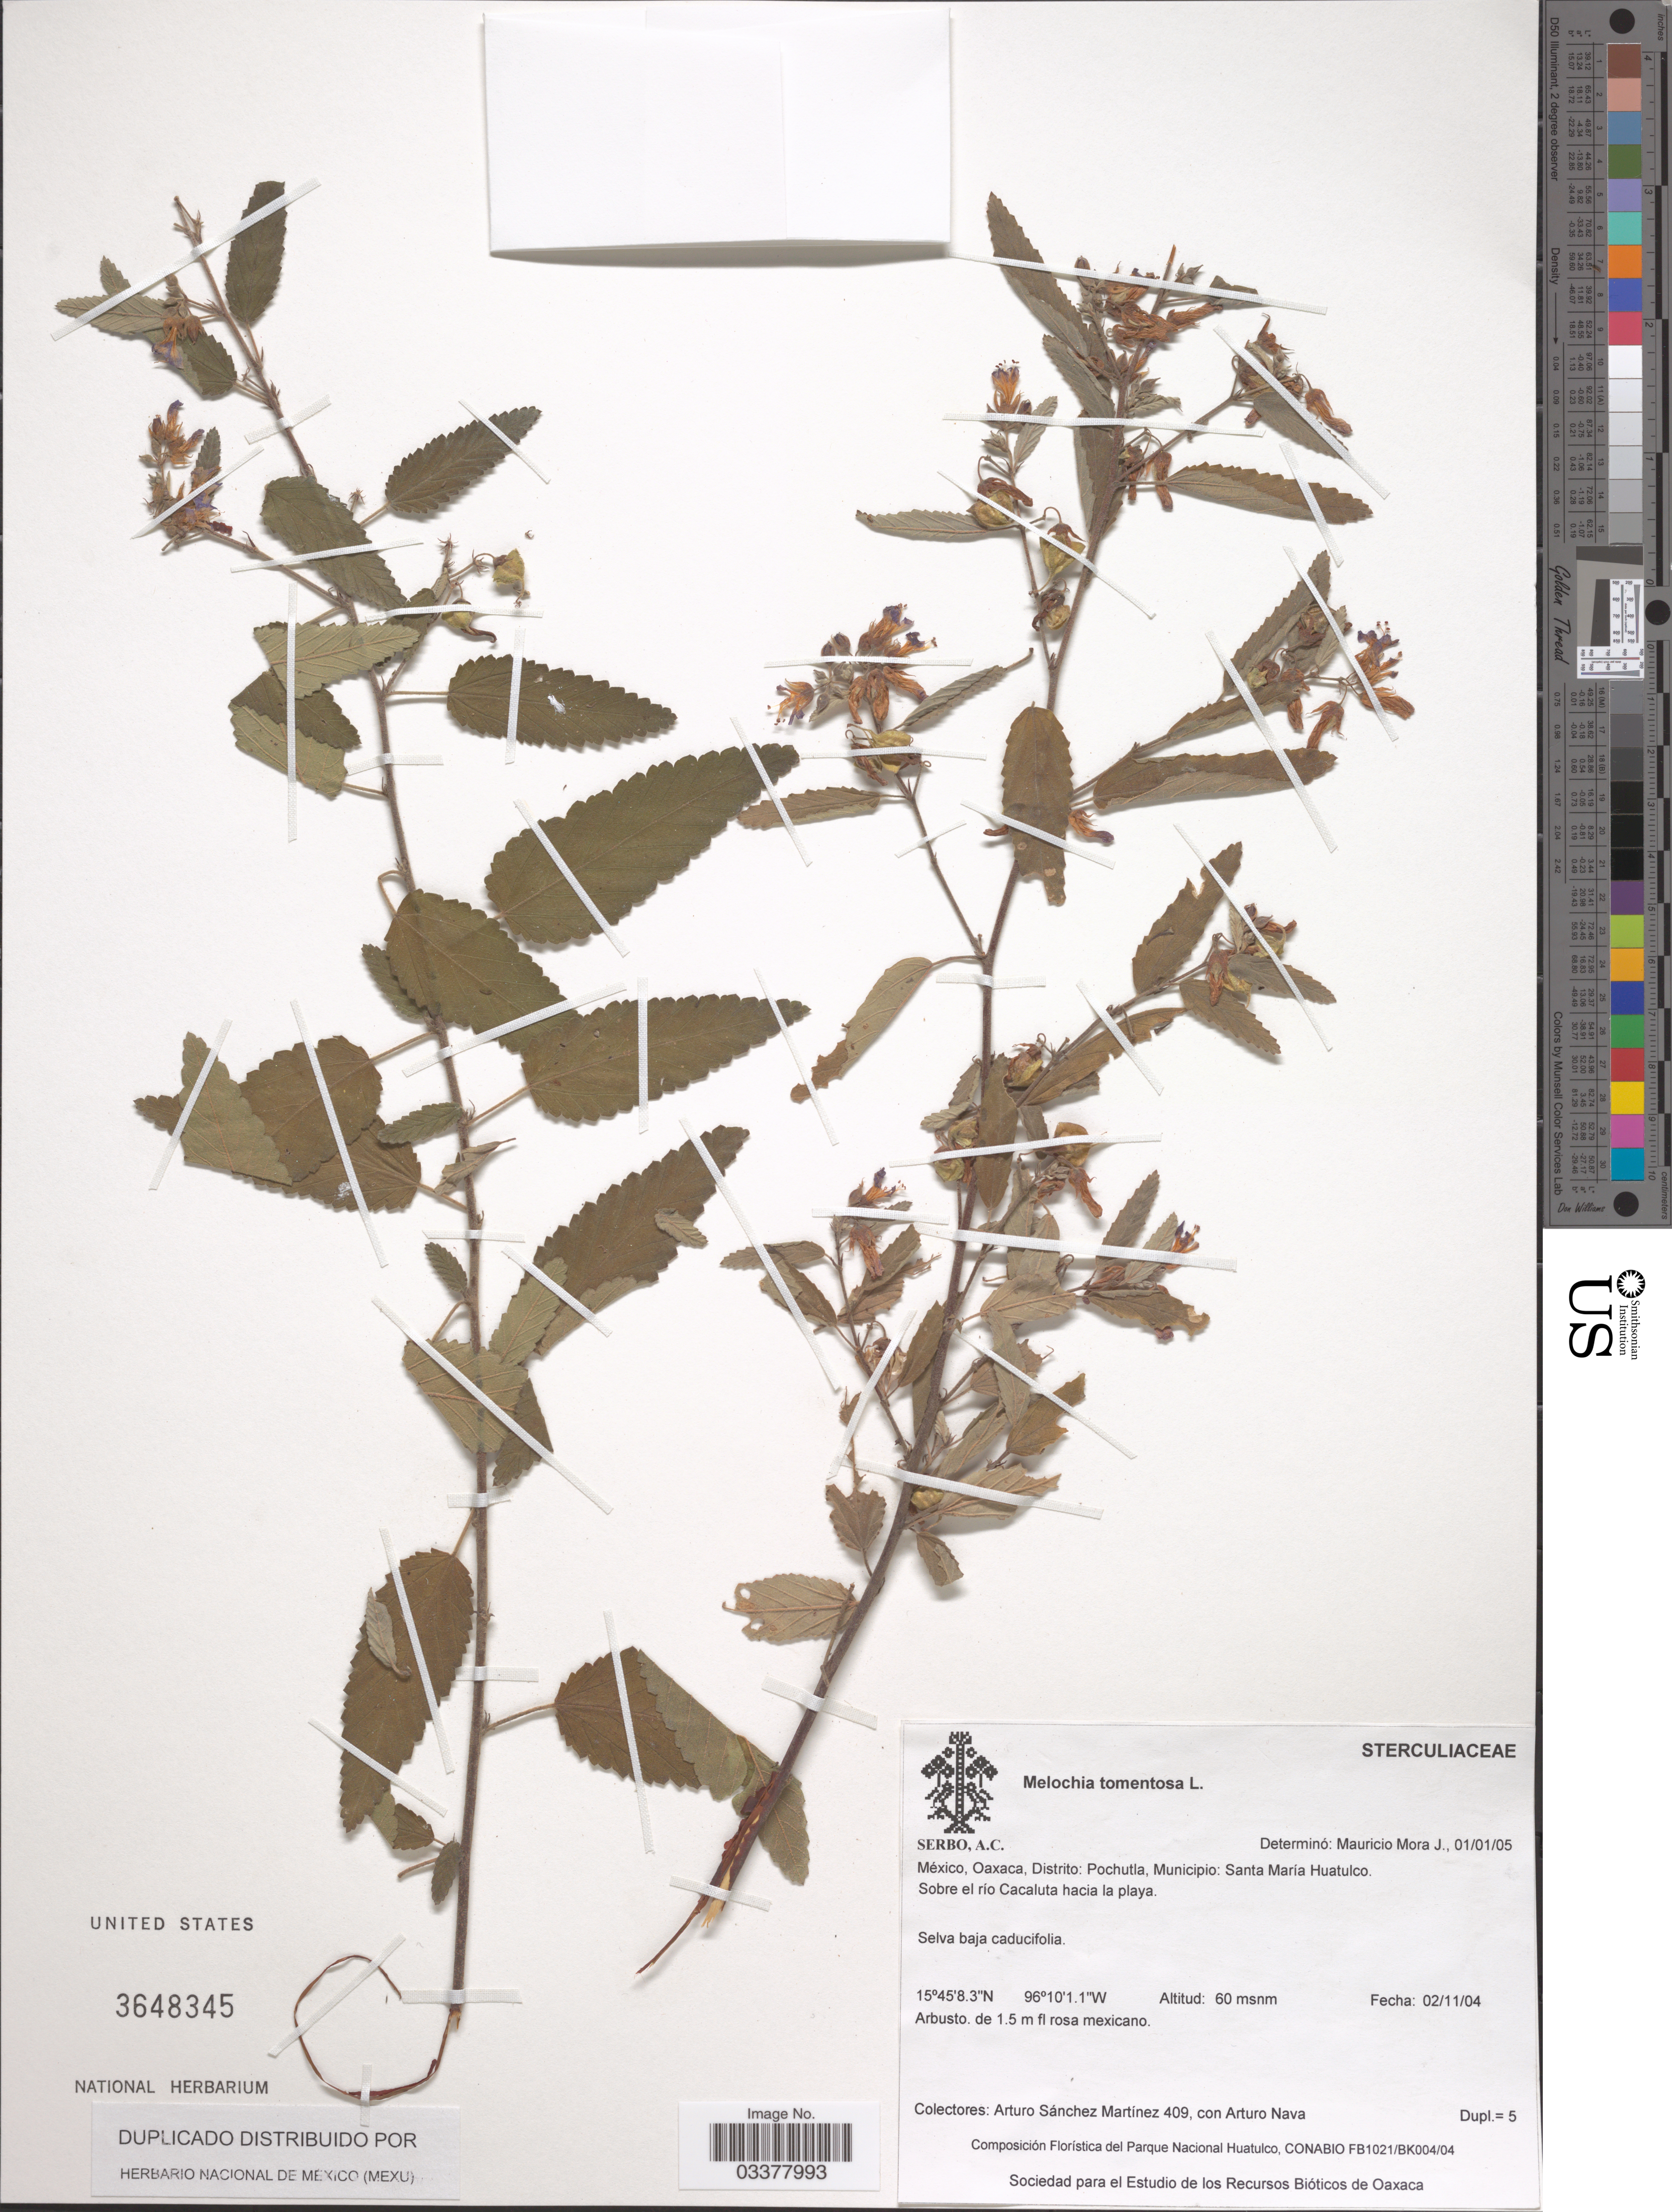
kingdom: Plantae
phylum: Tracheophyta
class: Magnoliopsida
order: Malvales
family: Malvaceae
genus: Melochia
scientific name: Melochia tomentosa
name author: L.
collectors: A. Sanchez Martinez & A. Nava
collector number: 409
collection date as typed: Transcribed d/m/y: 2/11/4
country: Mexico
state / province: Oaxaca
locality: Distrito: Pochutla, Municipio: Santa María Huatulco. Sobre el río Cacaluta hacia la playa.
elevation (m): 60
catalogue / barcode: US 3648345